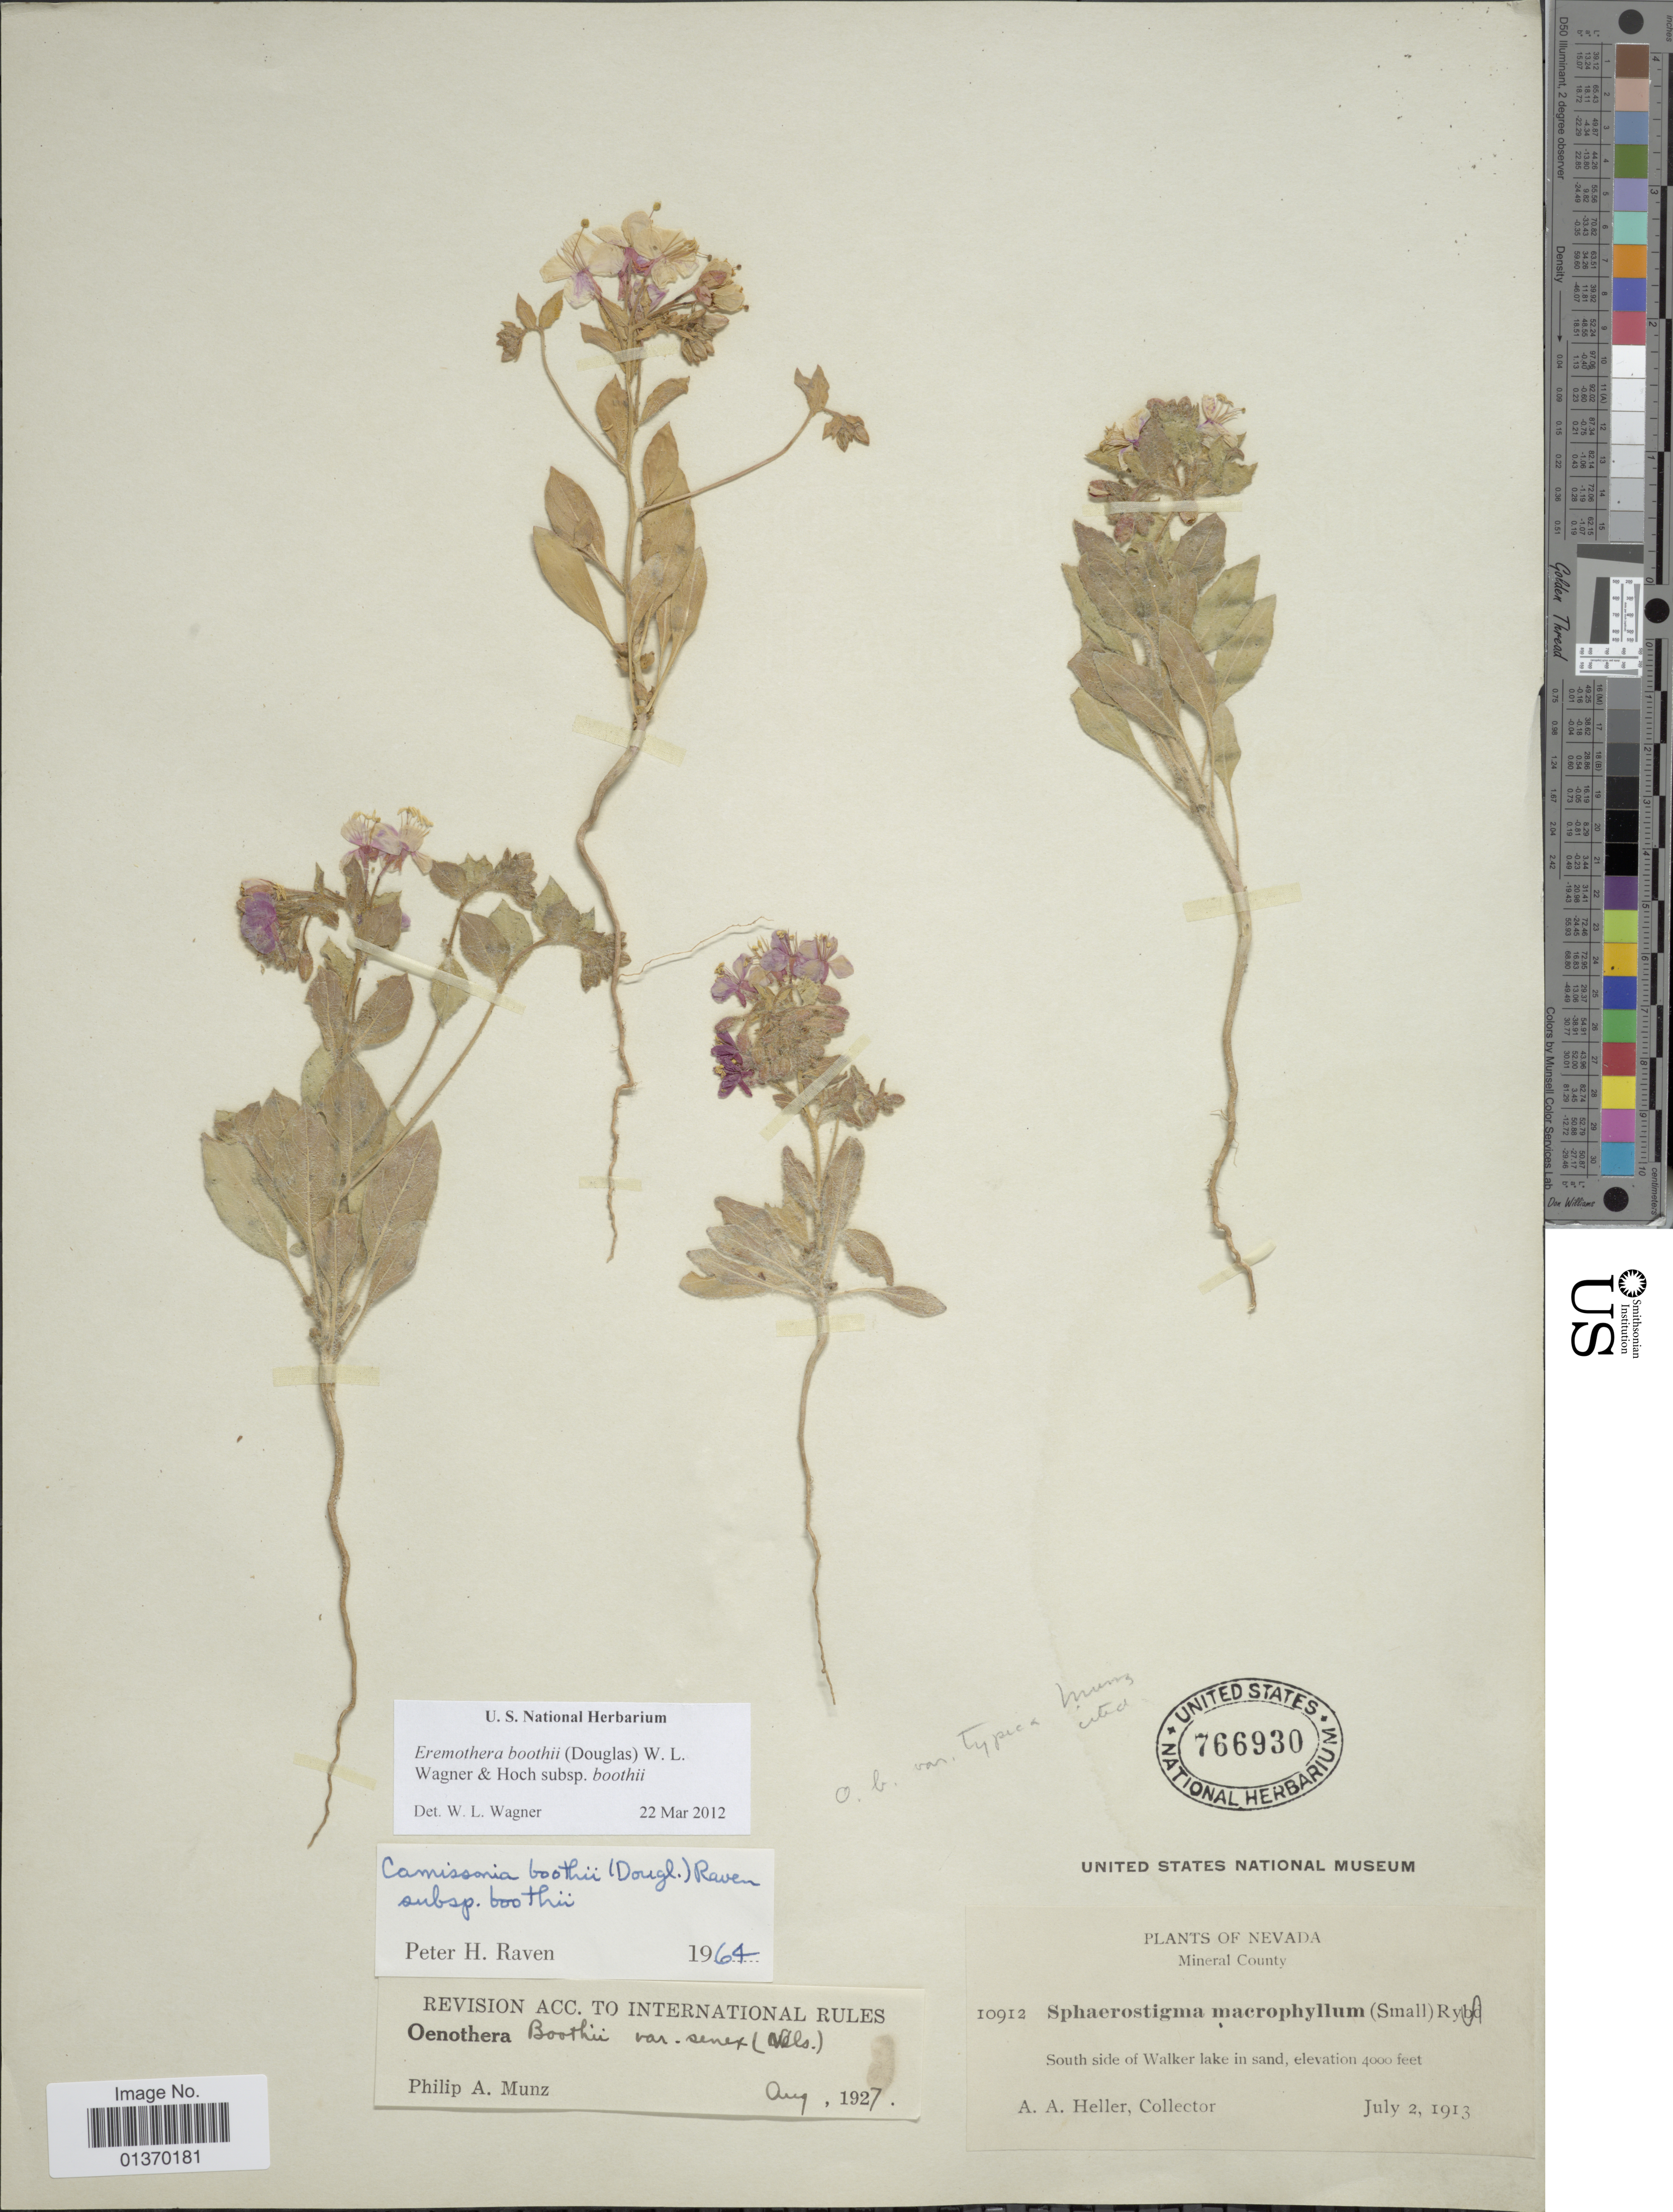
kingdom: Plantae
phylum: Tracheophyta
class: Magnoliopsida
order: Myrtales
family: Onagraceae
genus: Eremothera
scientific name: Eremothera boothii subsp. boothii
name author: (Douglas) W.L. Wagner & Hoch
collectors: A. A. Heller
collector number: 10912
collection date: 1913-07-02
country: United States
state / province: Nevada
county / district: Mineral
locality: South side of Walker lake in sand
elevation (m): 1219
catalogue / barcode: US 766930